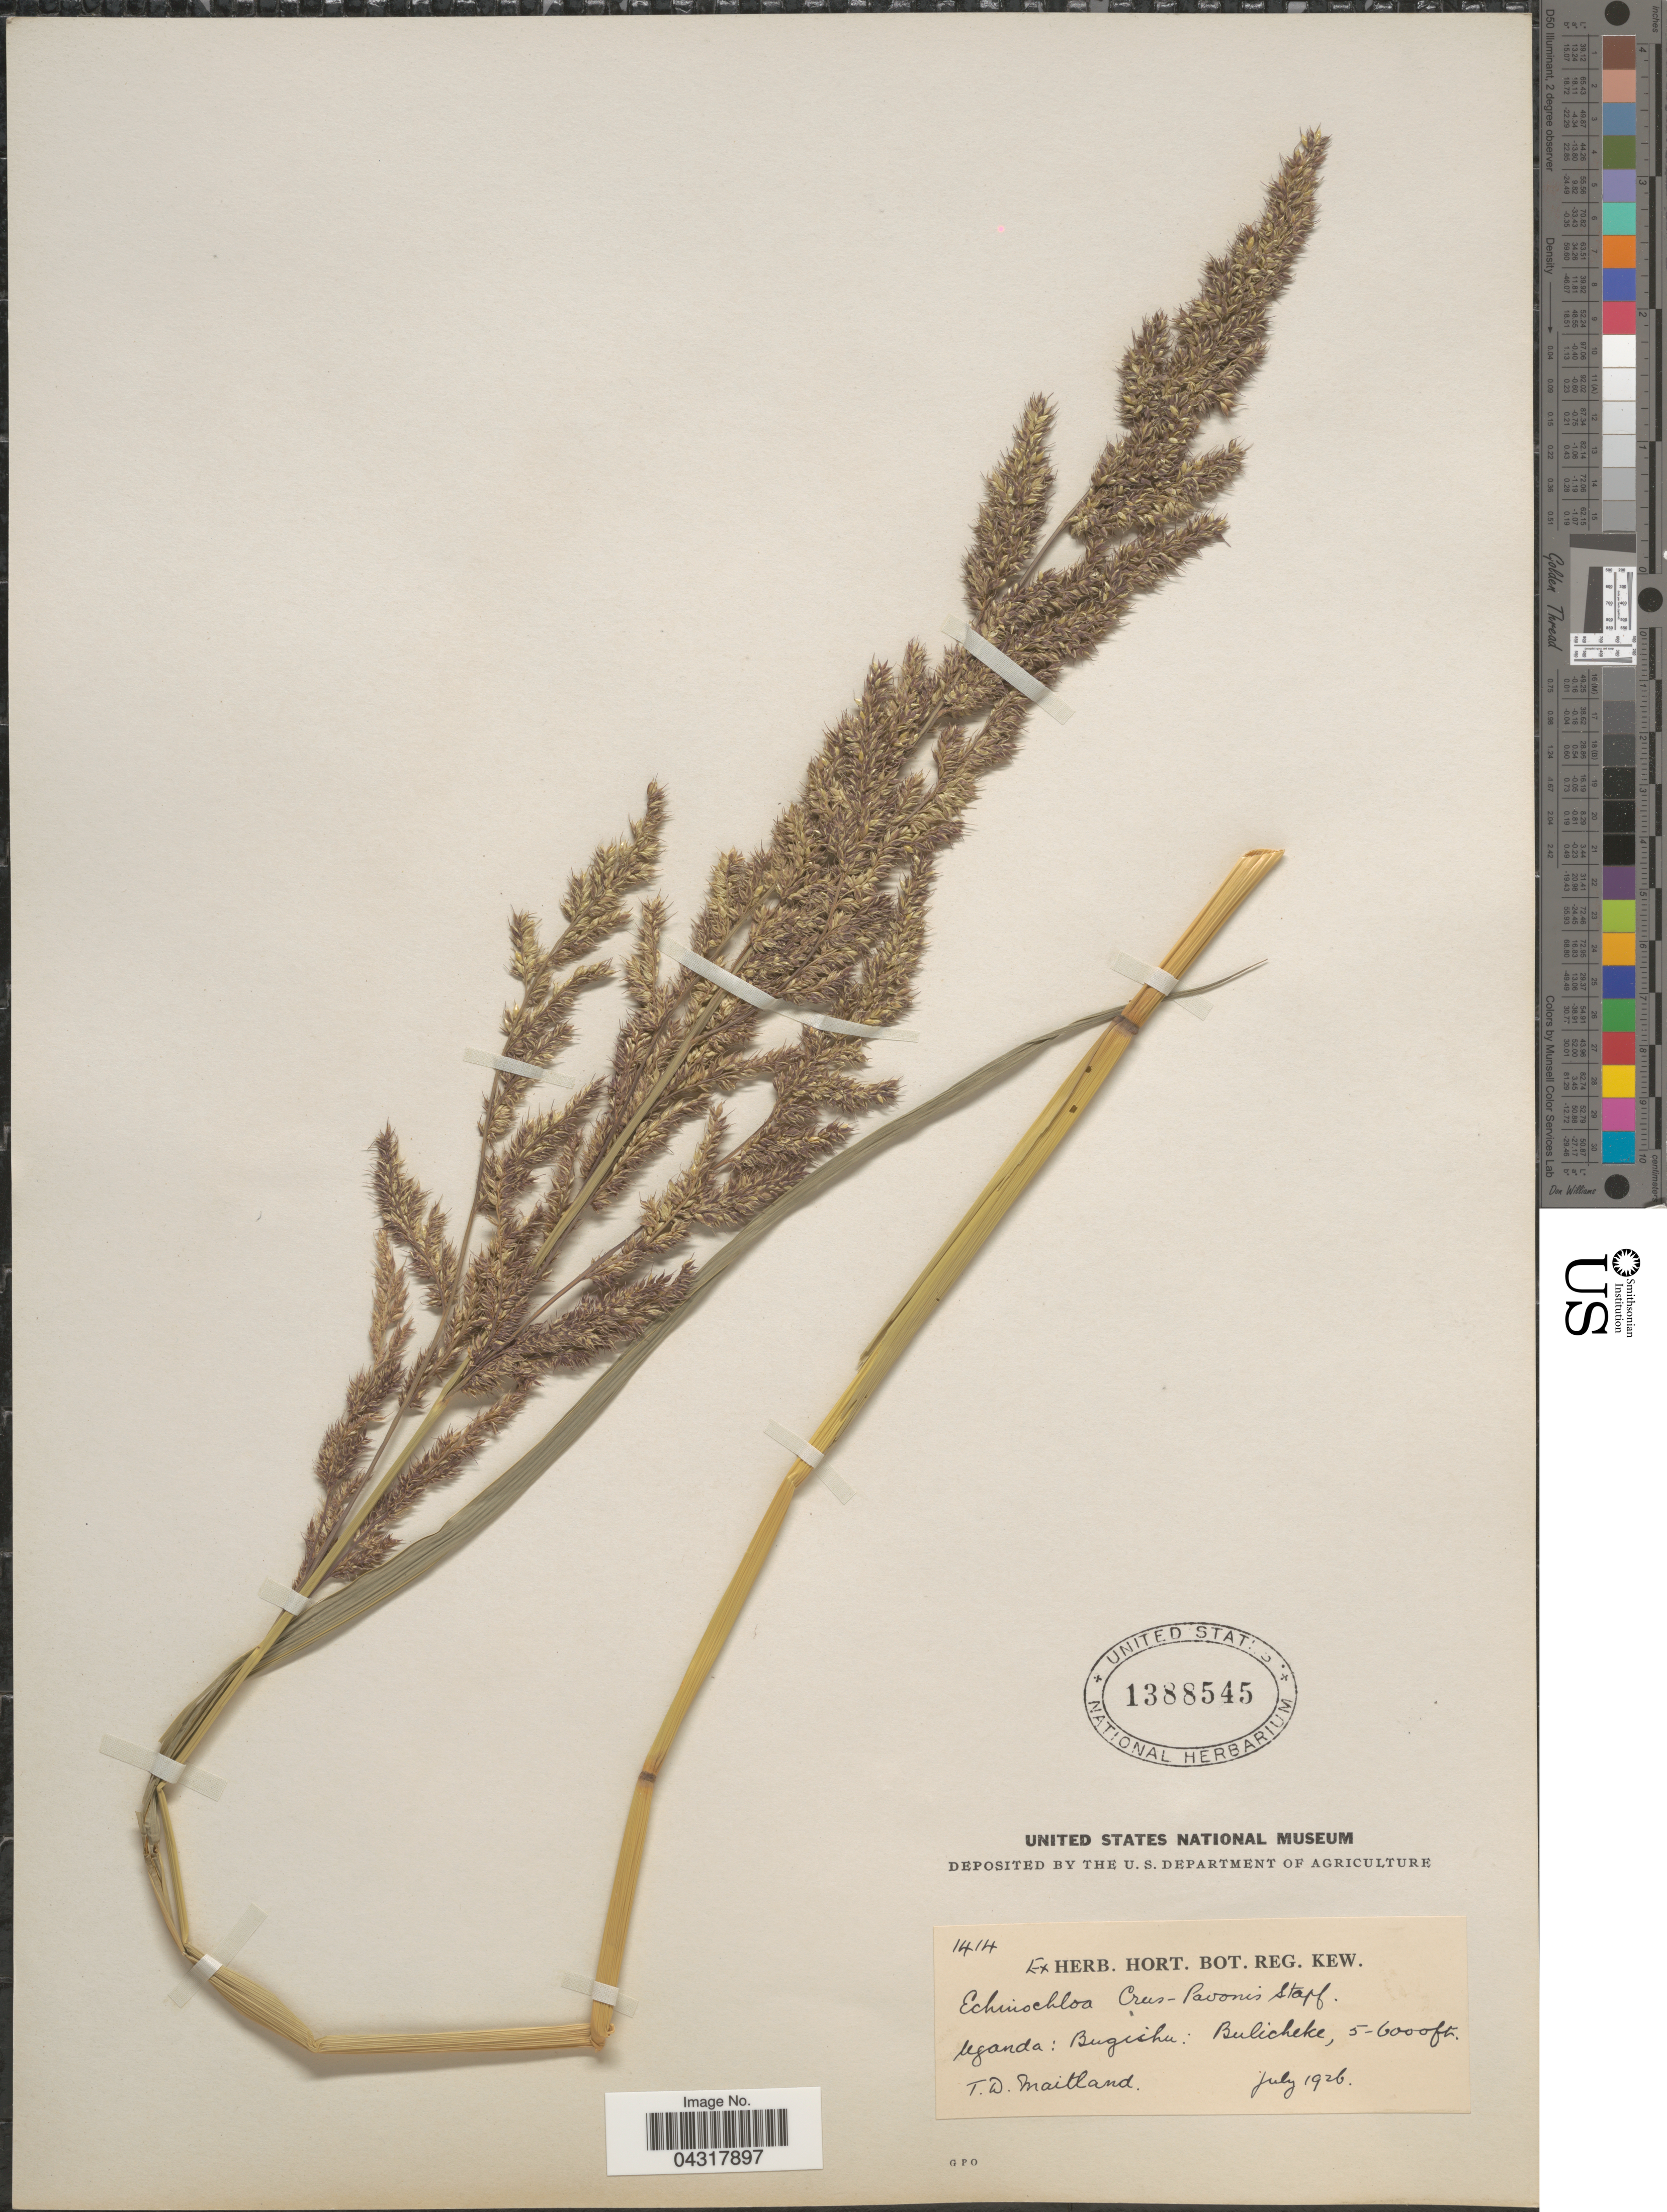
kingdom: Plantae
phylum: Tracheophyta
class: Liliopsida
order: Poales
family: Poaceae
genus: Echinochloa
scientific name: Echinochloa crus-pavonis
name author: (Kunth) Schult.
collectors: T. Maitland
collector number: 1414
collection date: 1926-07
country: Uganda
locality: Bugishu: Bulucheke.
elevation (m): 1524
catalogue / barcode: US 1388545